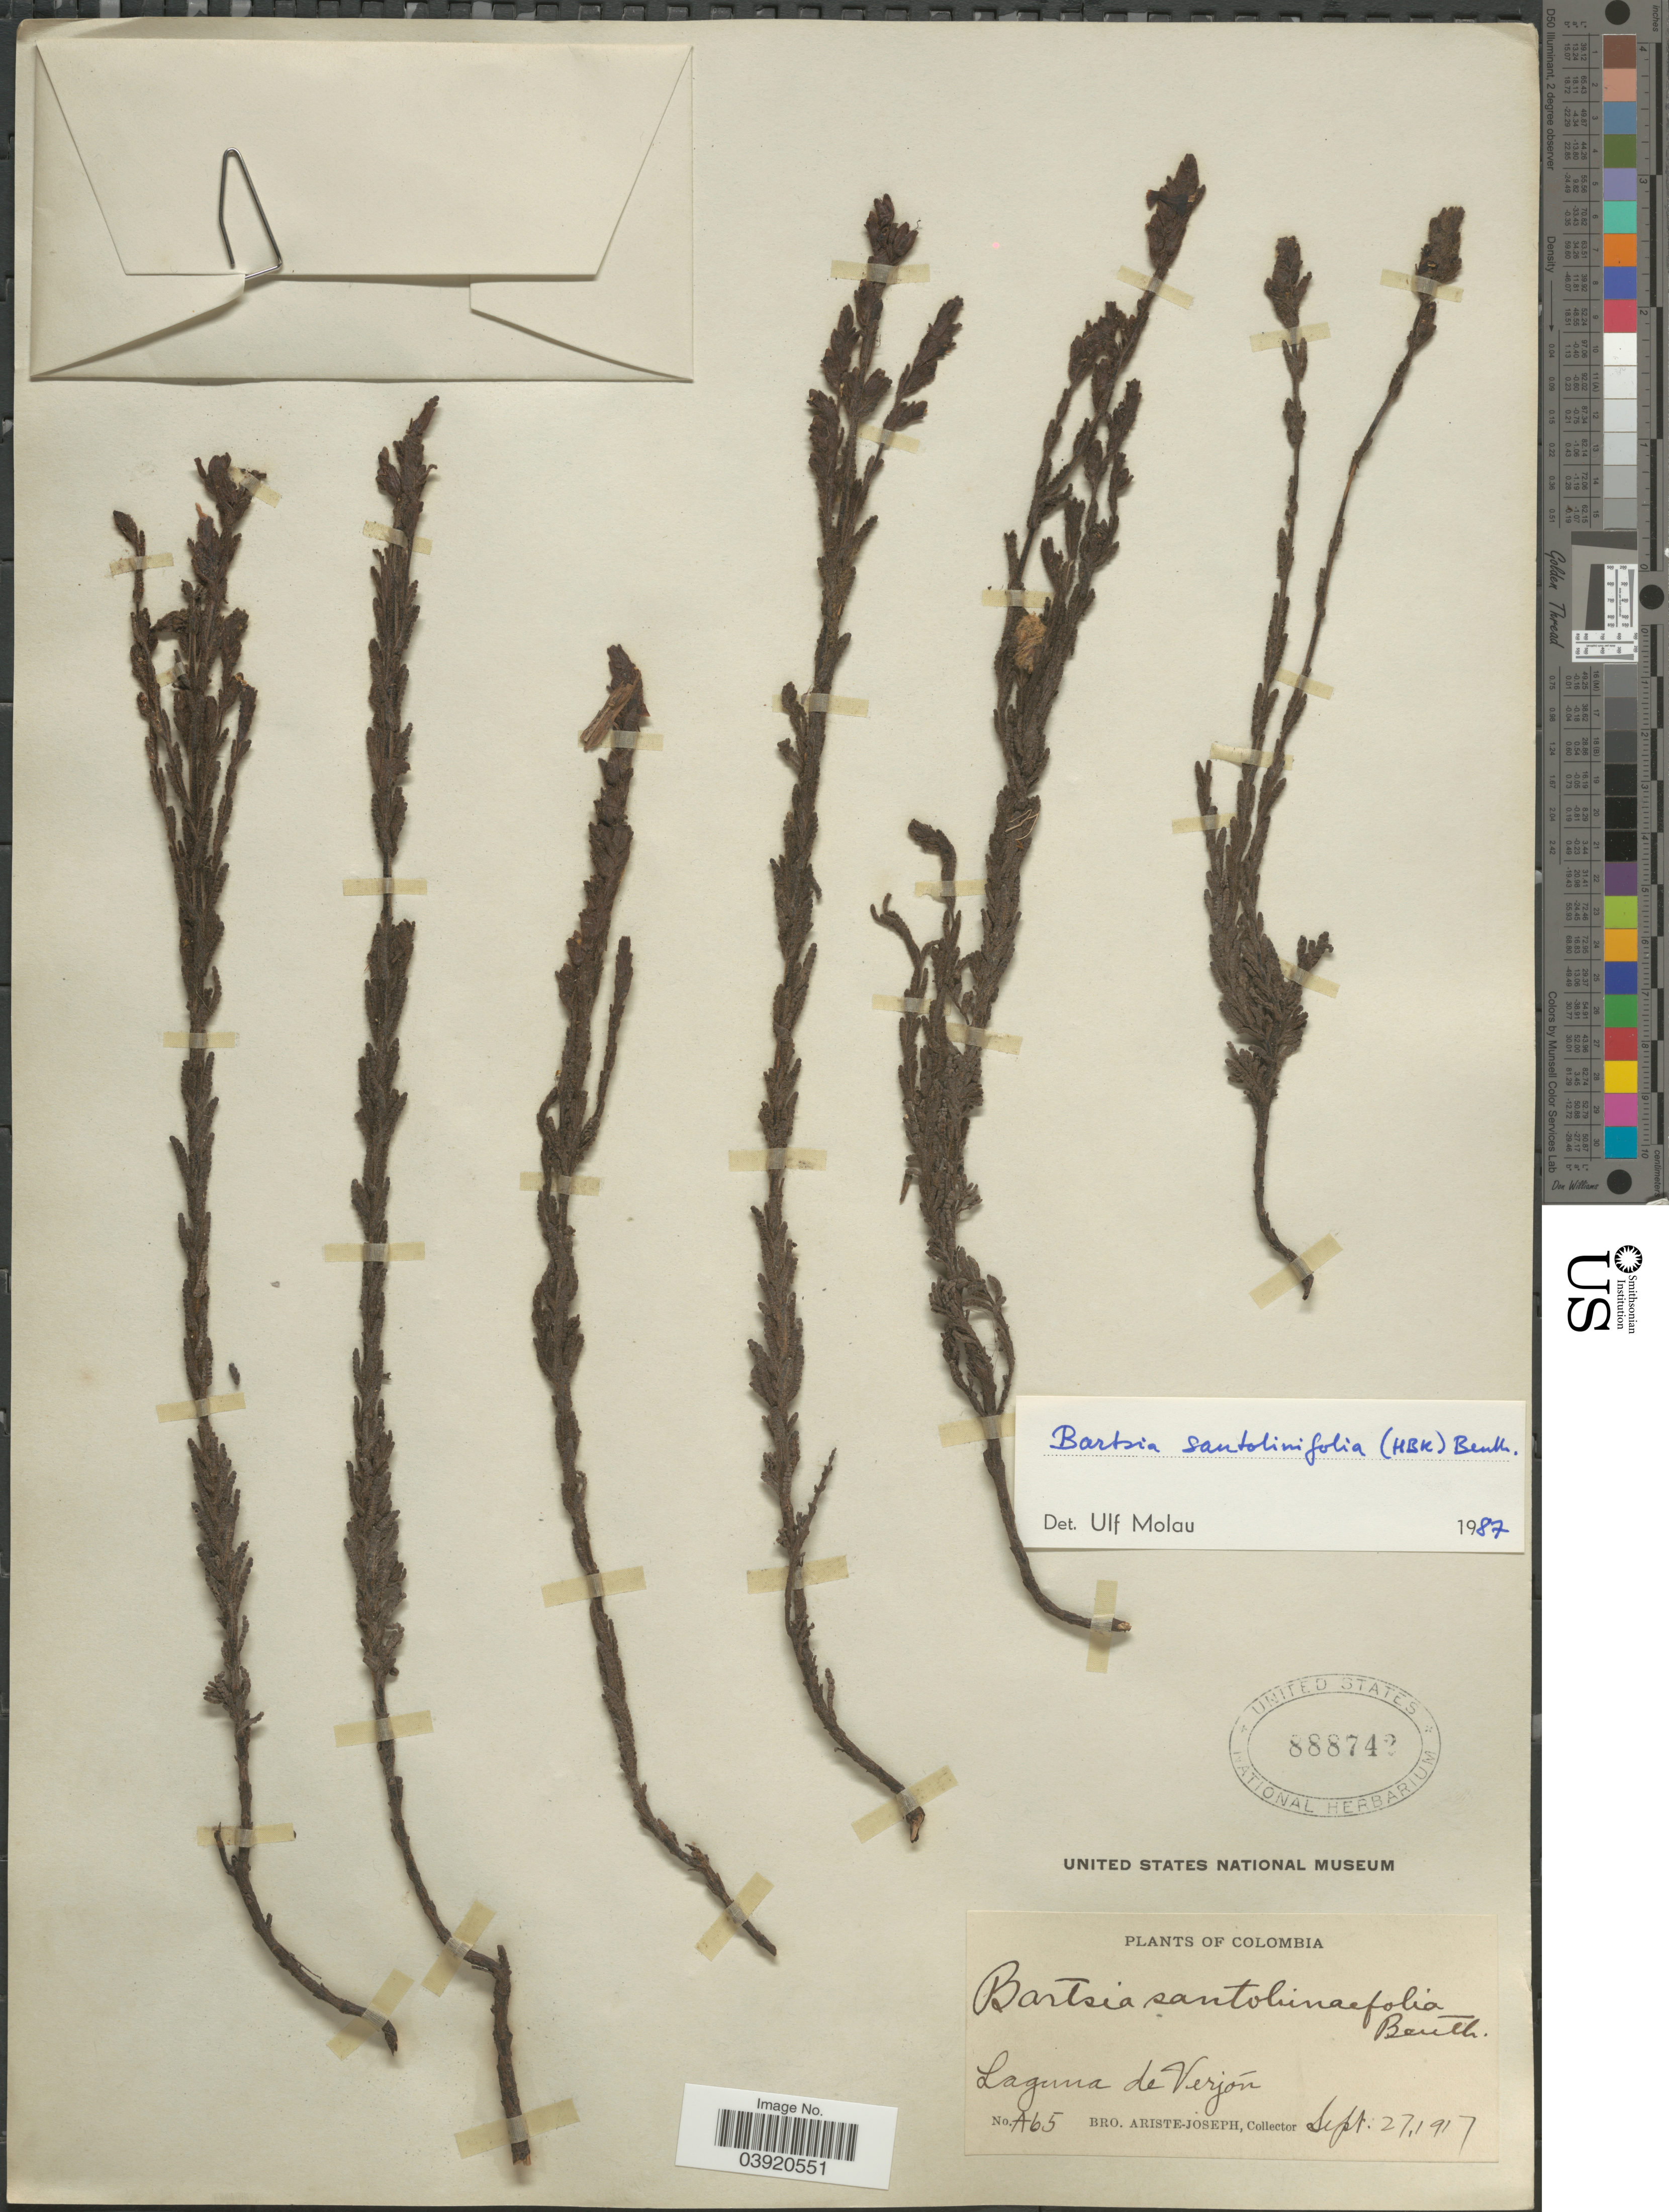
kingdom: Plantae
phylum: Tracheophyta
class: Magnoliopsida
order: Lamiales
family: Orobanchaceae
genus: Bartsia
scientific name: Bartsia santolinifolia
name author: (Kunth) Benth.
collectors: Bro. Ariste-Joseph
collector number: A65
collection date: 1917-09-27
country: Colombia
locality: Laguna de Verjón.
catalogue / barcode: US 888742